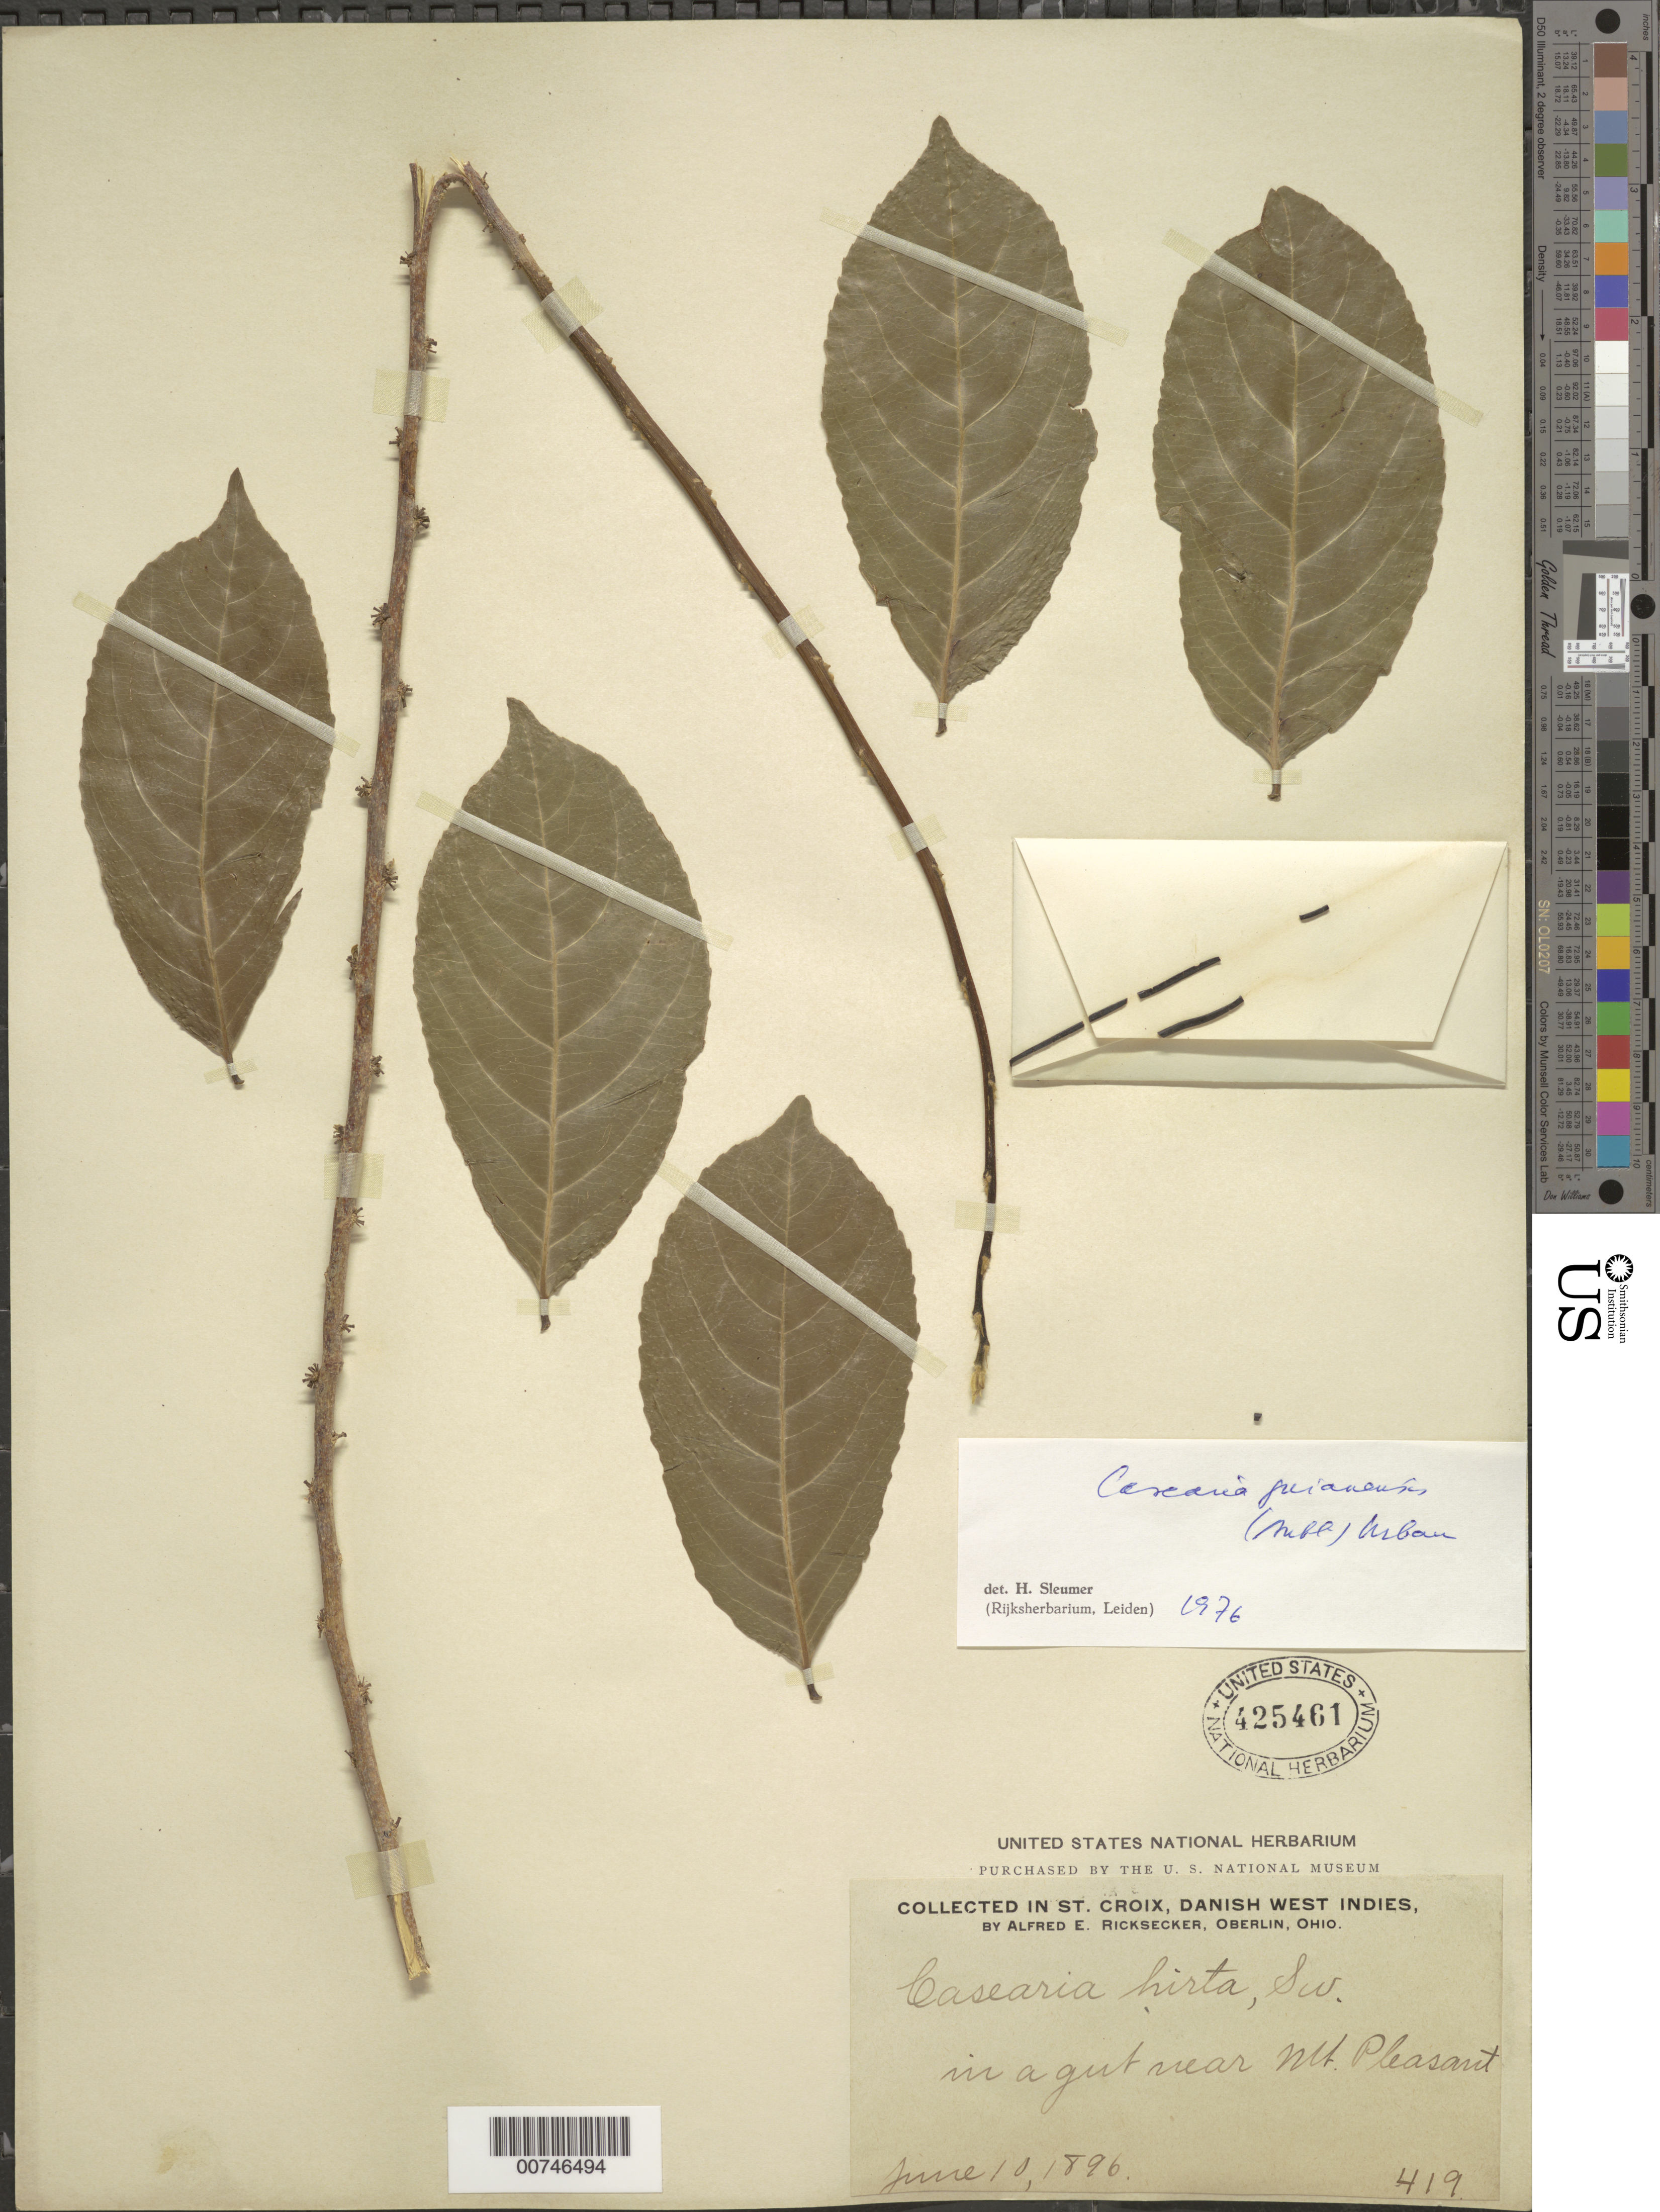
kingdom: Plantae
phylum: Tracheophyta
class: Magnoliopsida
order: Malpighiales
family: Salicaceae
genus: Casearia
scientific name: Casearia guianensis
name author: (Aubl.) Urb.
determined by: Sleumer, H. O.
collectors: A. E. Ricksecker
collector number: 419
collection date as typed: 10 Jun 1896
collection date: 1896-06-10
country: U.S. Virgin Islands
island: St. Croix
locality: Near Mt. Pleasant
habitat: In a gut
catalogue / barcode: US 425461